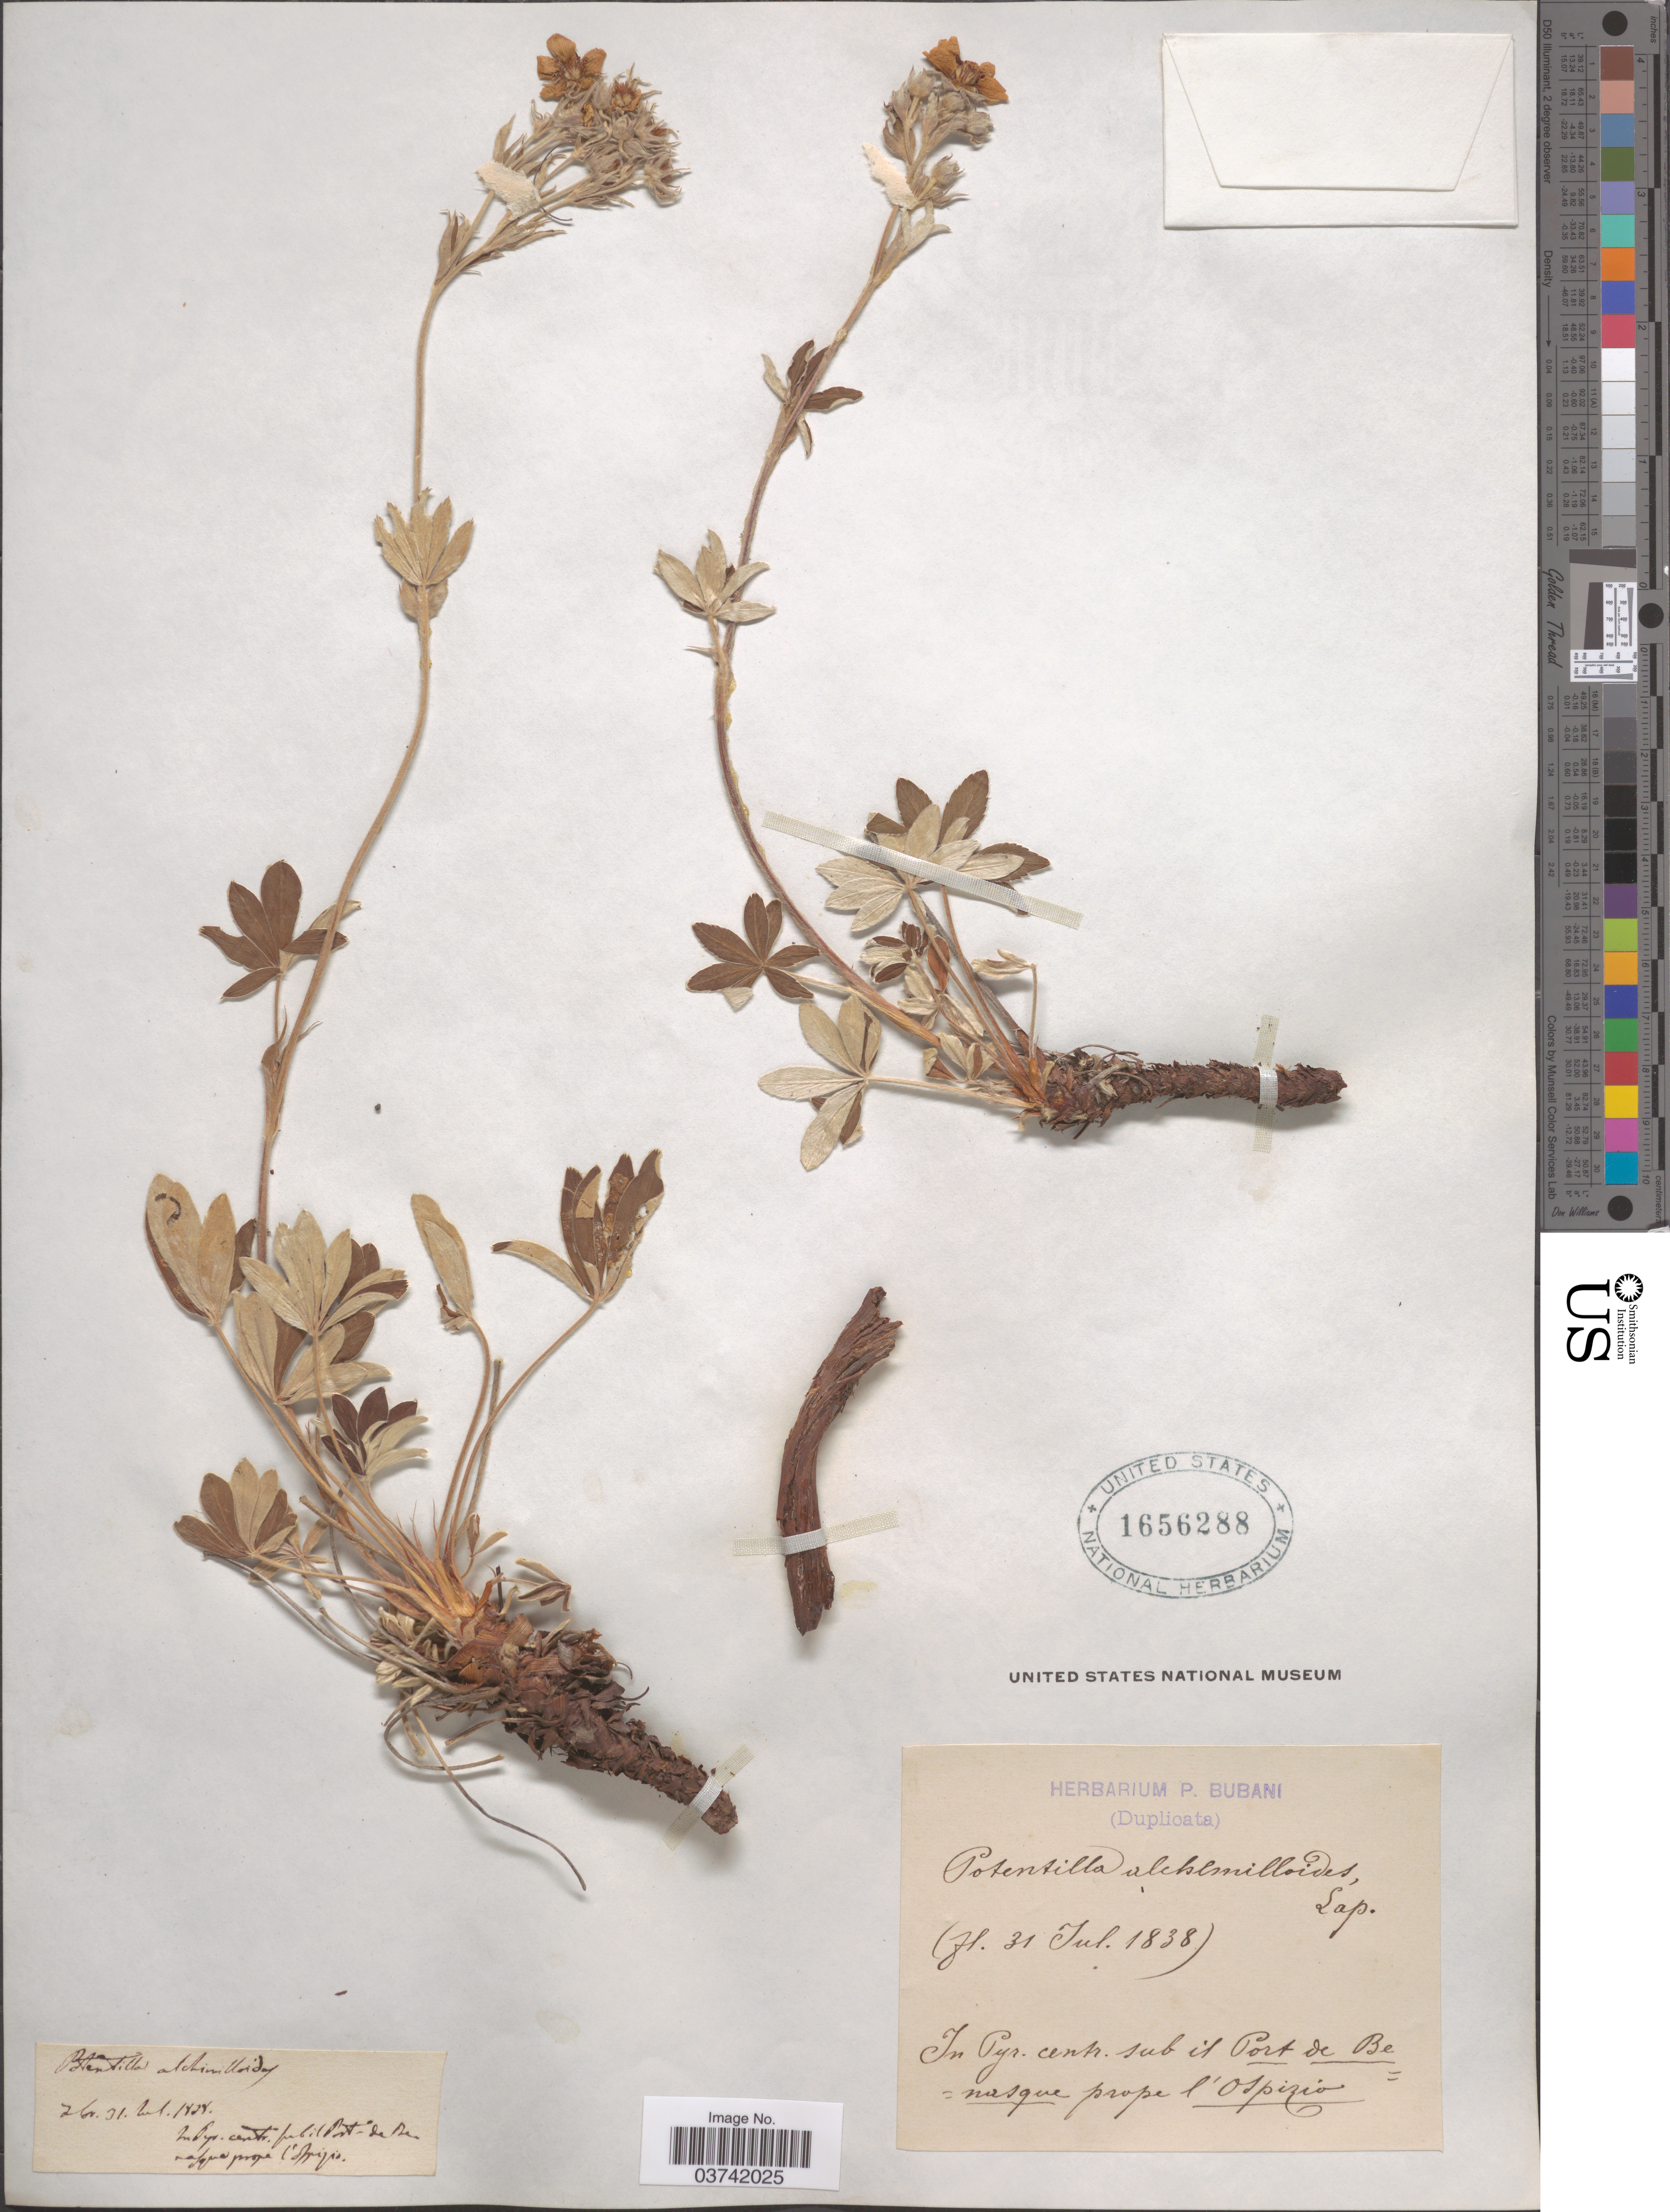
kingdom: Plantae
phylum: Tracheophyta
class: Magnoliopsida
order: Rosales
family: Rosaceae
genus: Potentilla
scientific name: Potentilla alchemilloides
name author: D.F.K. Schltdl.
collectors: ex herb. P. Bubani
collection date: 1938-07-31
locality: In Pyr. centr. sub. il Port de Benasque prope l'Ospizio.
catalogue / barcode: US 1656288